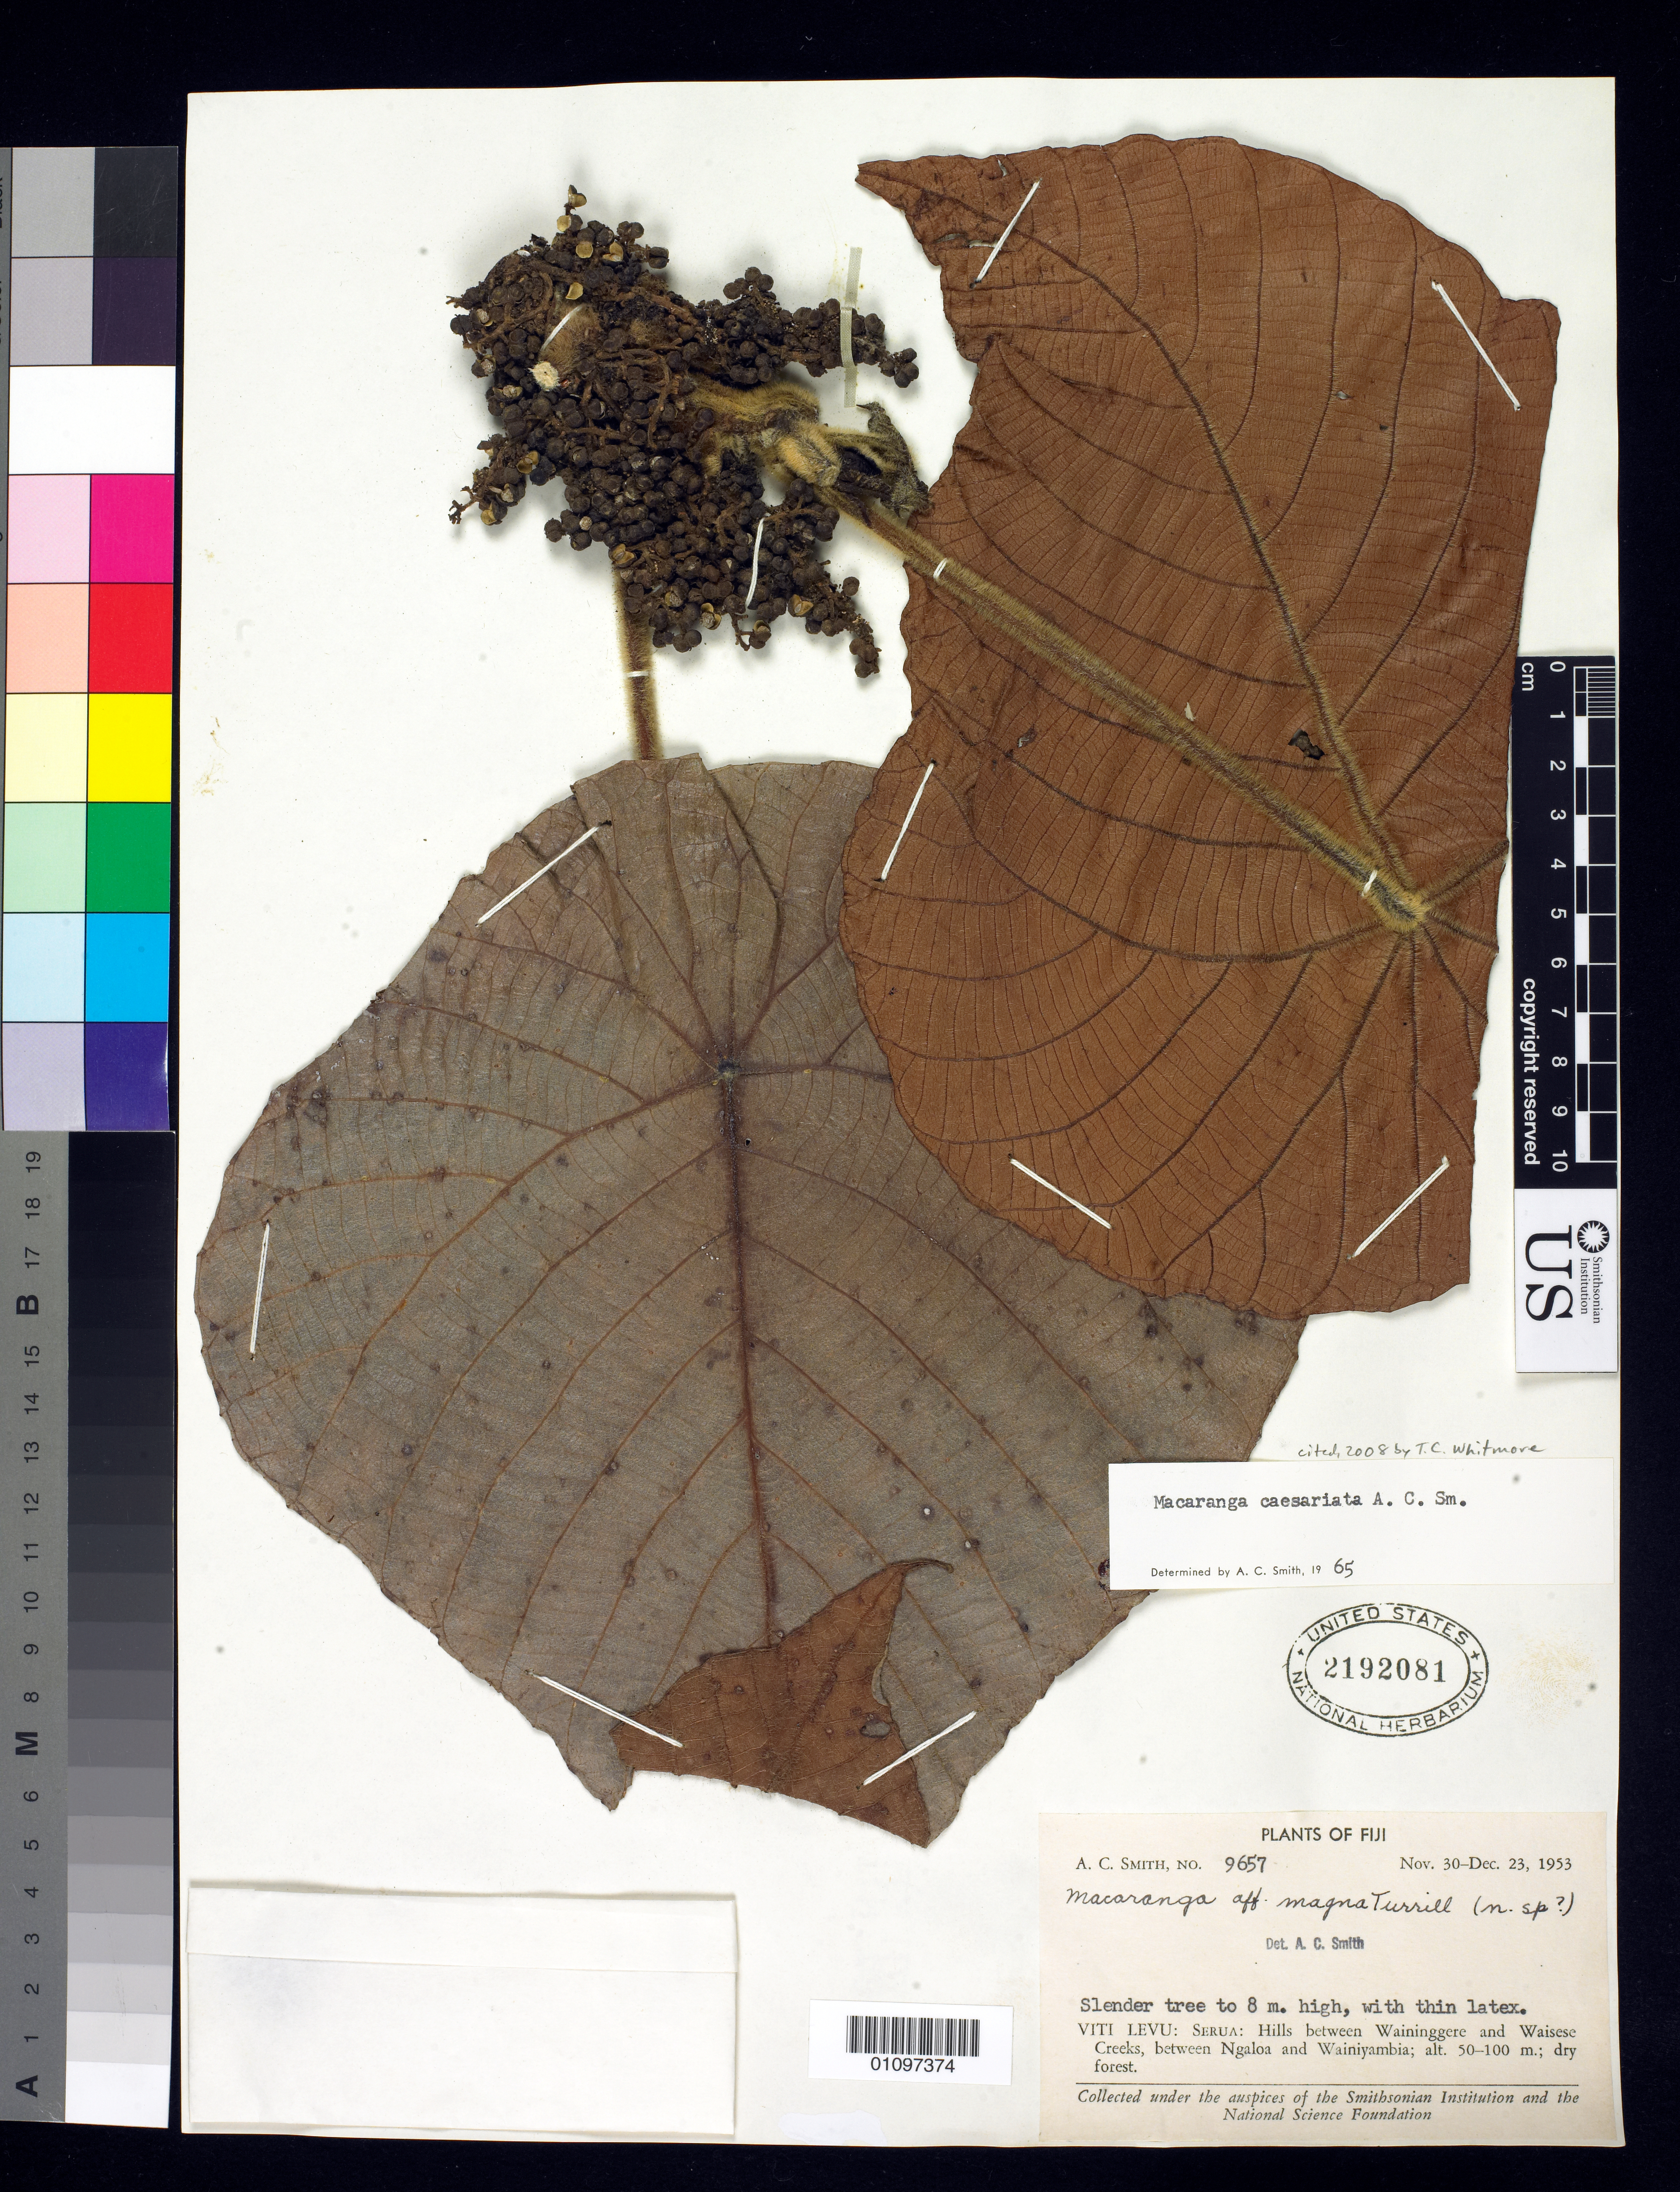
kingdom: Plantae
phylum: Tracheophyta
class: Magnoliopsida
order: Malpighiales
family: Euphorbiaceae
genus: Macaranga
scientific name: Macaranga caesariata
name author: A.C. Sm.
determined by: Smith, A. C.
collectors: A. C. Smith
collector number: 9657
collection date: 1953-11-30/1953-12-23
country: Fiji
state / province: Serua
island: Viti Levu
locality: Hills between Waininggere and Waiese Creeks, between Ngaloa and Wainiyambia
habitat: dry forest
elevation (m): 50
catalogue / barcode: US 2192081